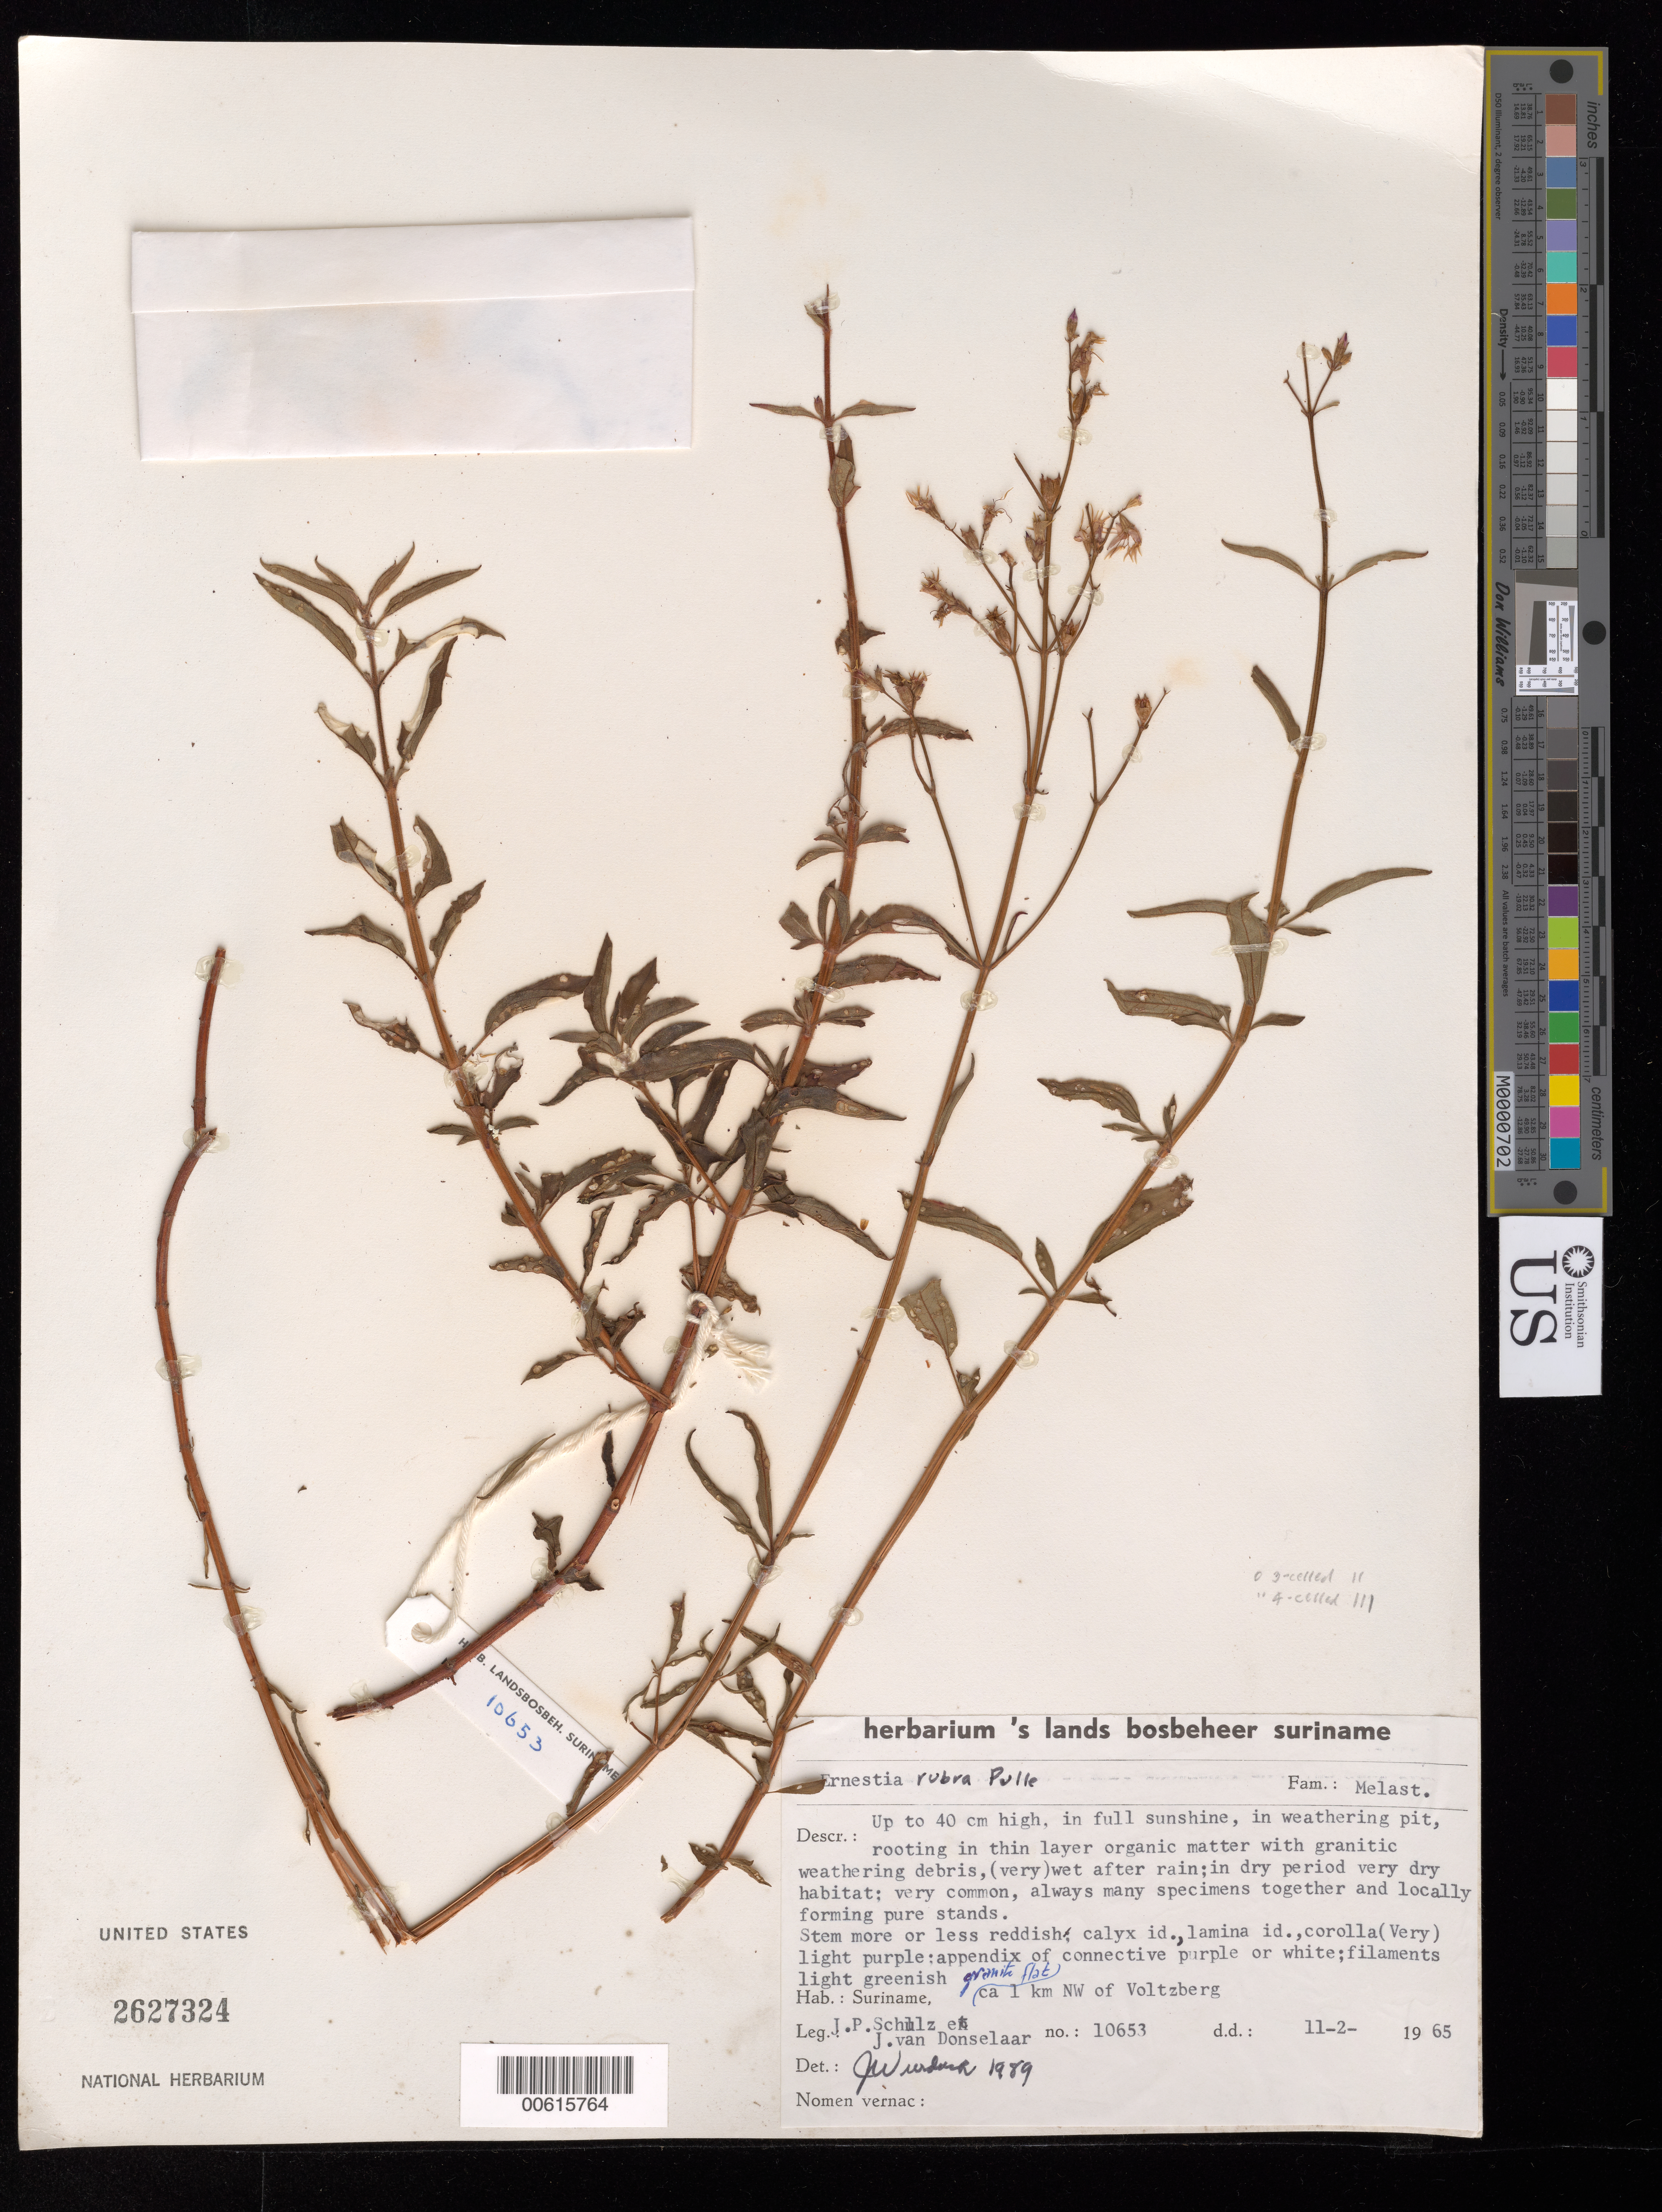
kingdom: Plantae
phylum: Tracheophyta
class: Magnoliopsida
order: Myrtales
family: Melastomataceae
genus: Ernestia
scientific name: Ernestia rubra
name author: Pulle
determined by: Wurdack, John J., (US), US (UNITED STATES)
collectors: J. P. Schulz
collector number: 10653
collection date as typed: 11-Feb-65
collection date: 1965-02-11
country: Suriname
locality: Voltzberg, 1 km NW; upper Coppename R.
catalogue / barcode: US 2627324